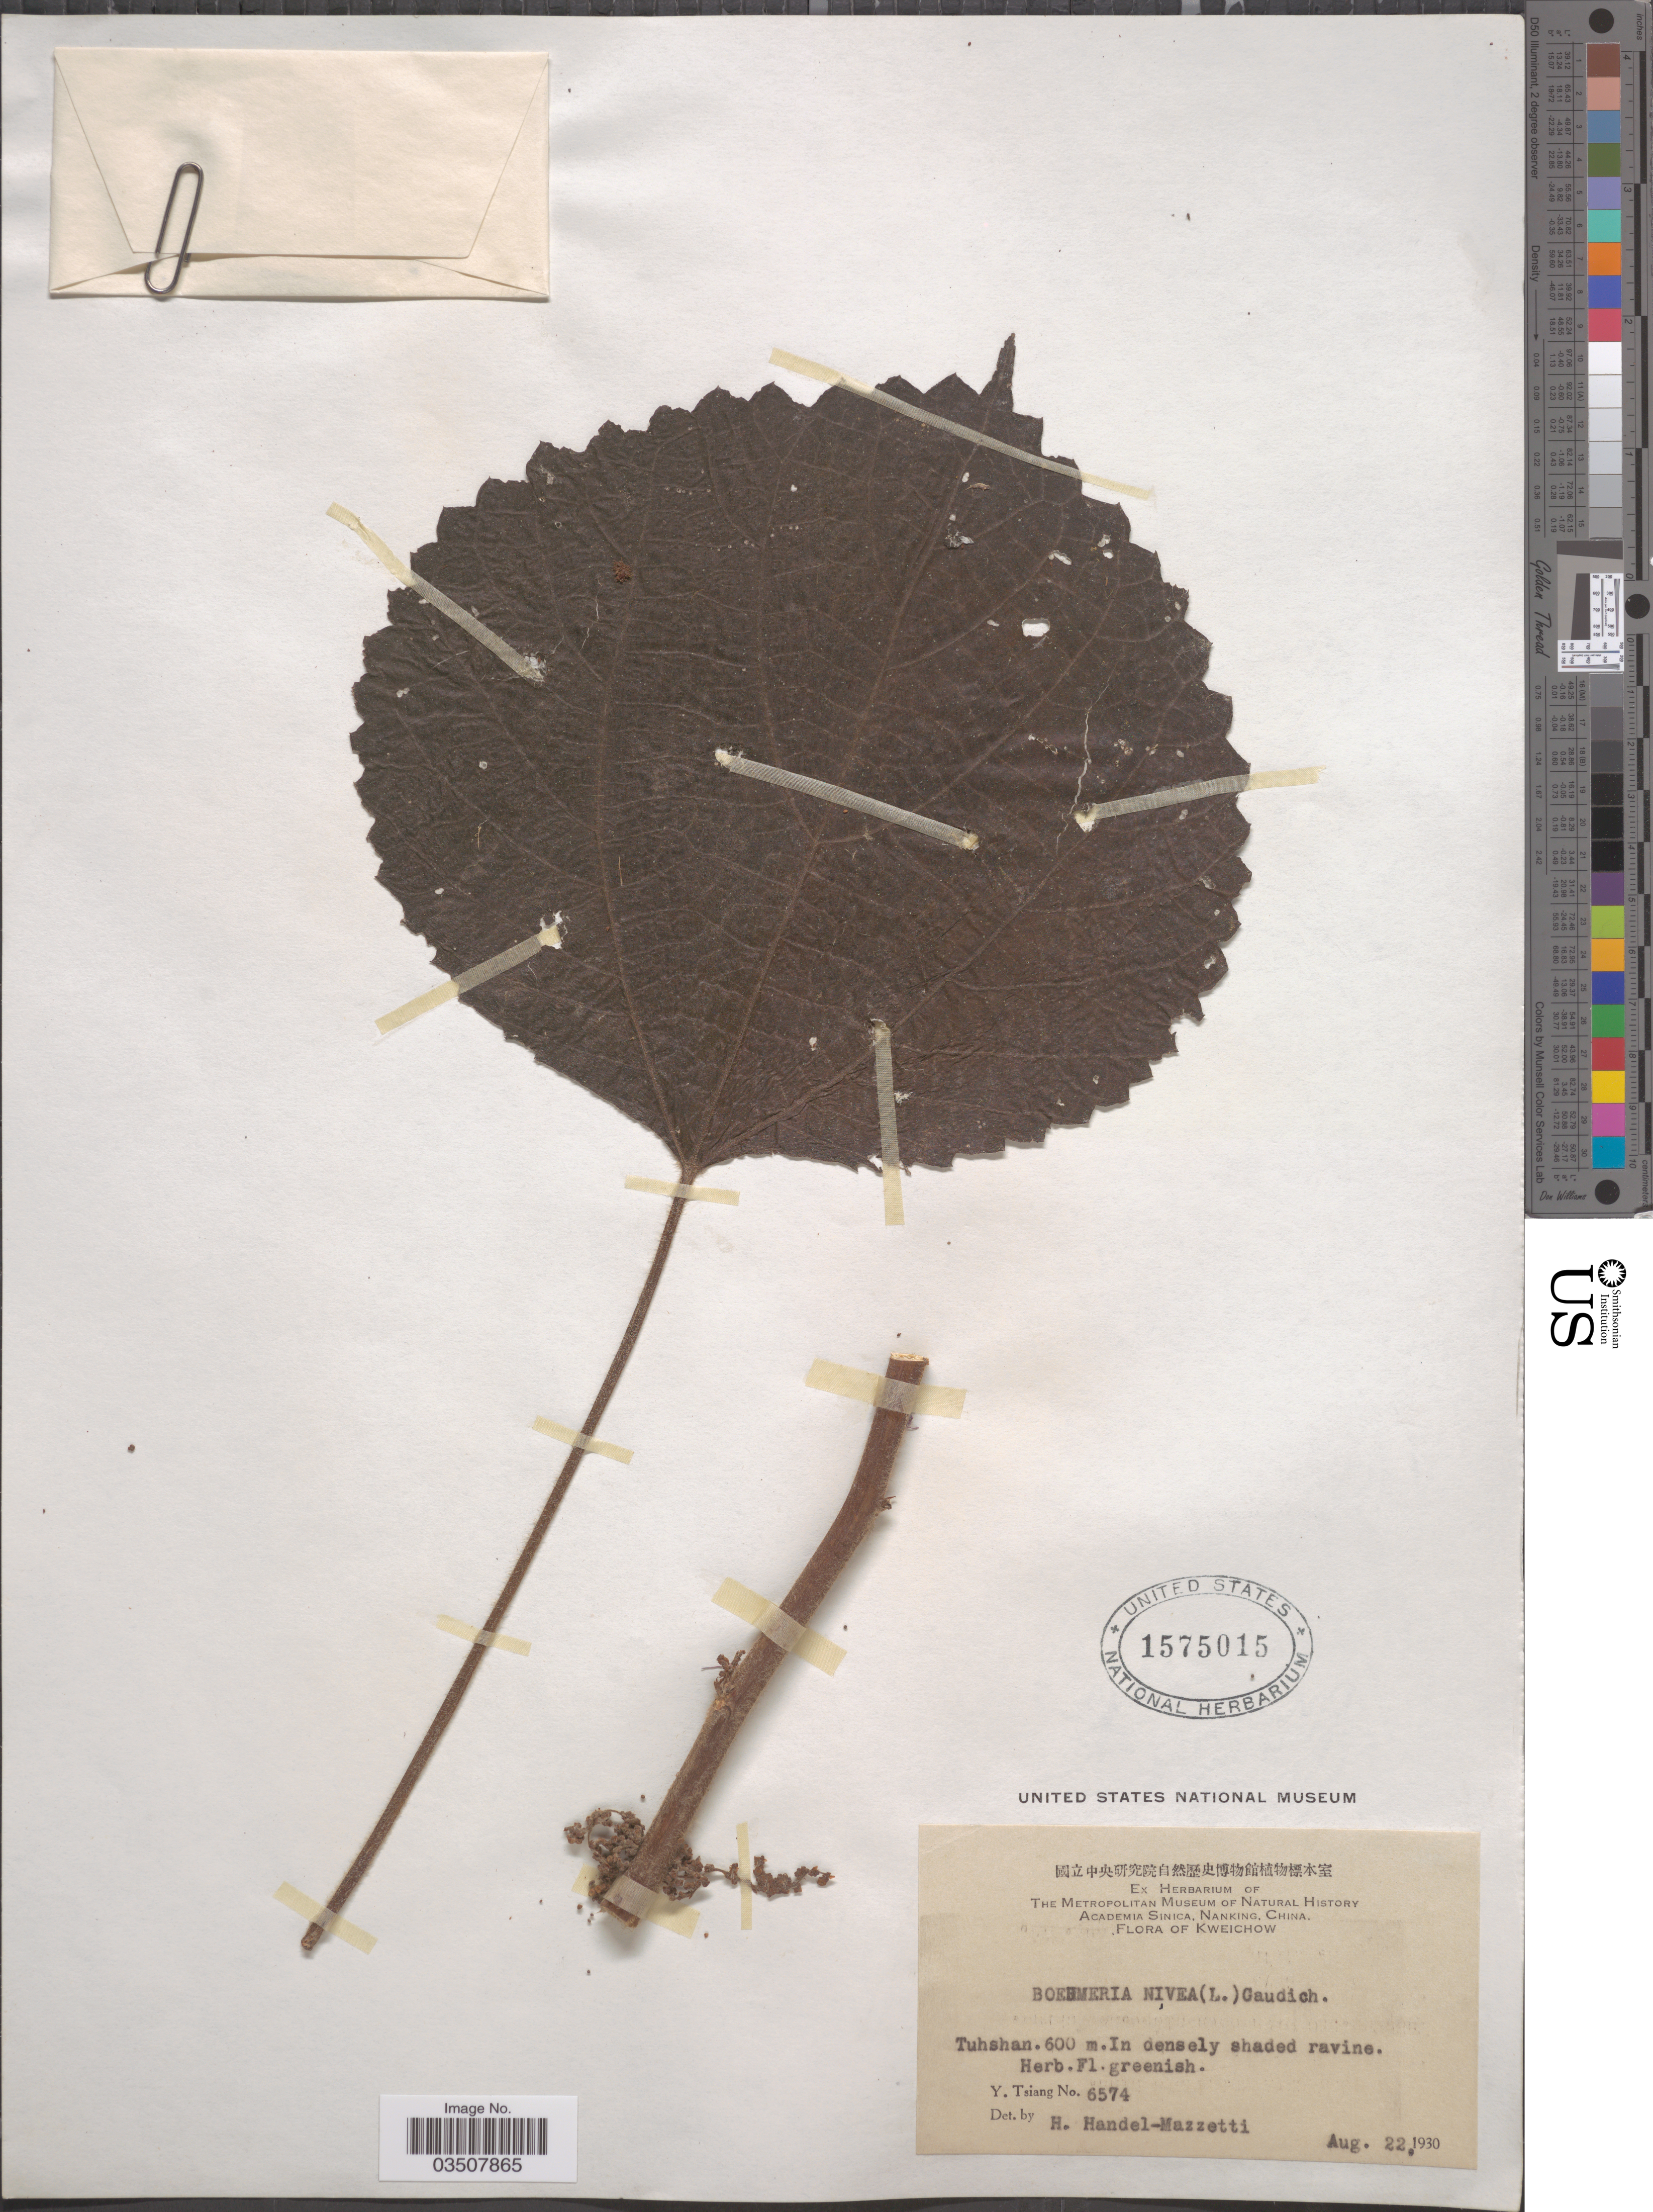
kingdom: Plantae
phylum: Tracheophyta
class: Magnoliopsida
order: Rosales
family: Urticaceae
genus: Boehmeria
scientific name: Boehmeria nivea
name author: (L.) Gaudich.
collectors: Y. Tsiang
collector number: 6574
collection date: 1930-08-22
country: China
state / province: Guizhou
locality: Kweichow. Tuhshan.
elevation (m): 600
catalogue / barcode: US 1575015